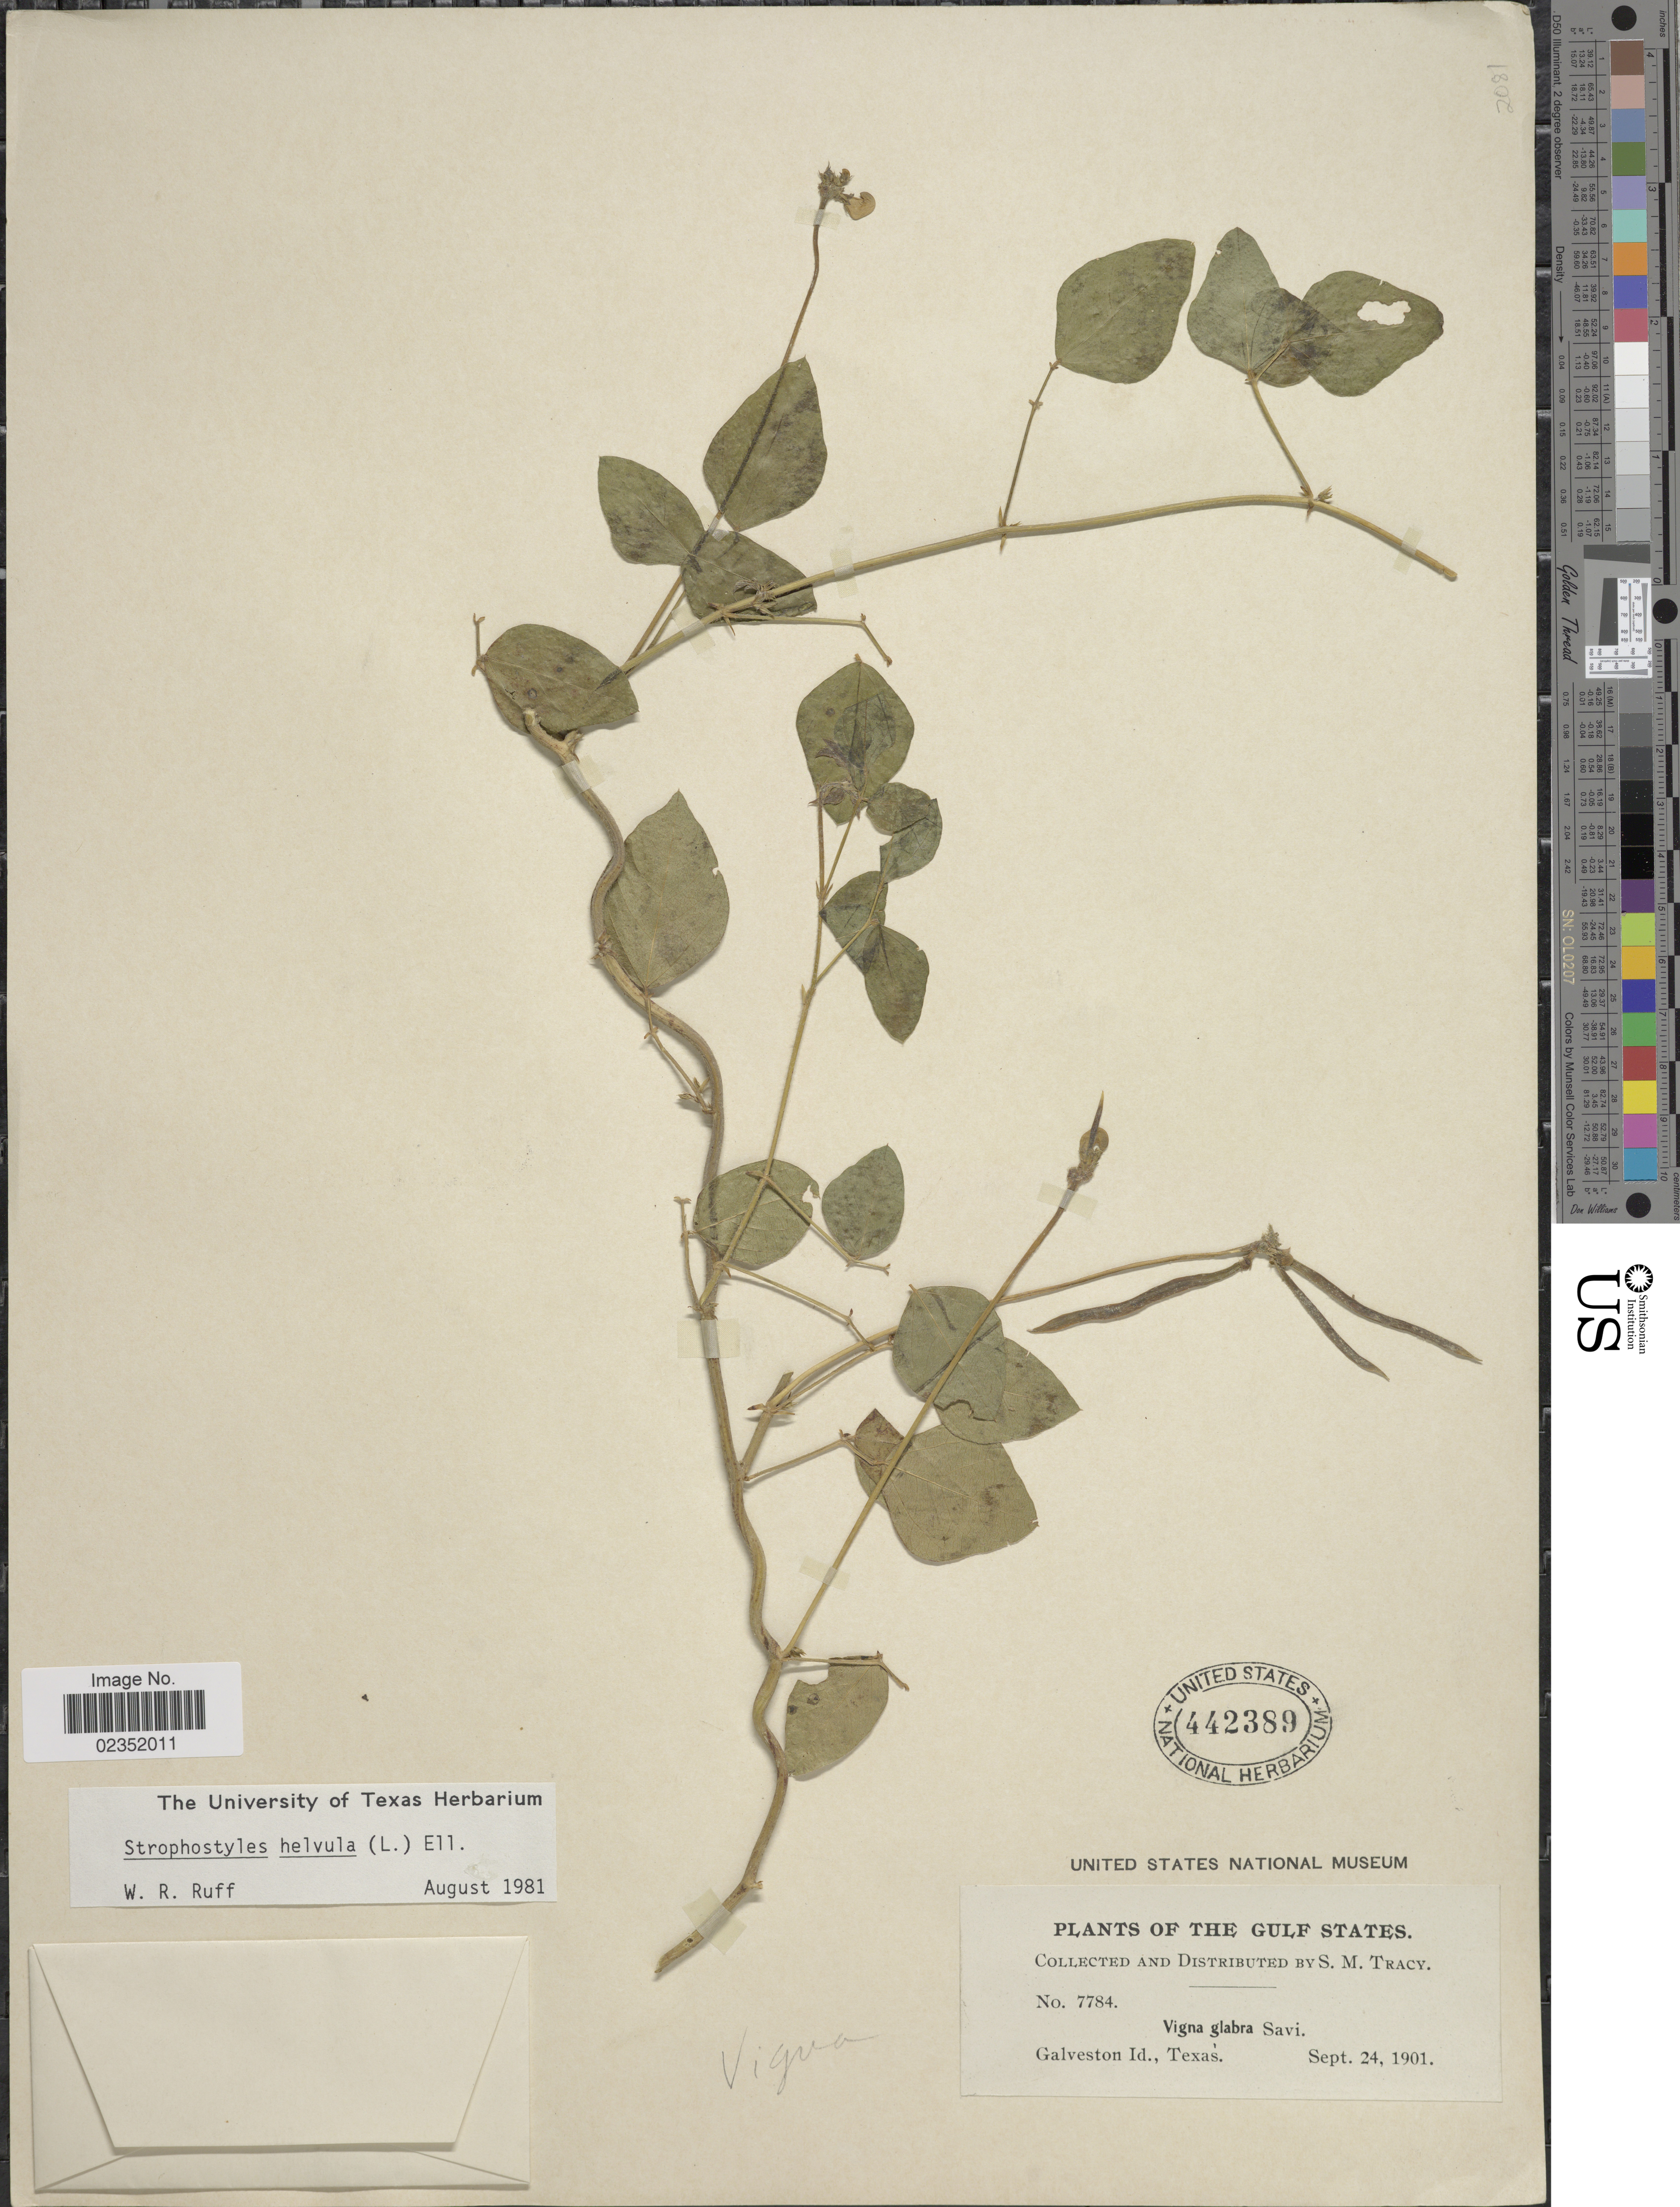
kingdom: Plantae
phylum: Tracheophyta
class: Magnoliopsida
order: Fabales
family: Fabaceae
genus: Strophostyles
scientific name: Strophostyles helvola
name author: (L.) Elliott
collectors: S. M. Tracy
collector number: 7784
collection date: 1901-09-24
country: United States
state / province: Texas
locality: Galveston Id., Gulf States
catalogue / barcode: US 442389